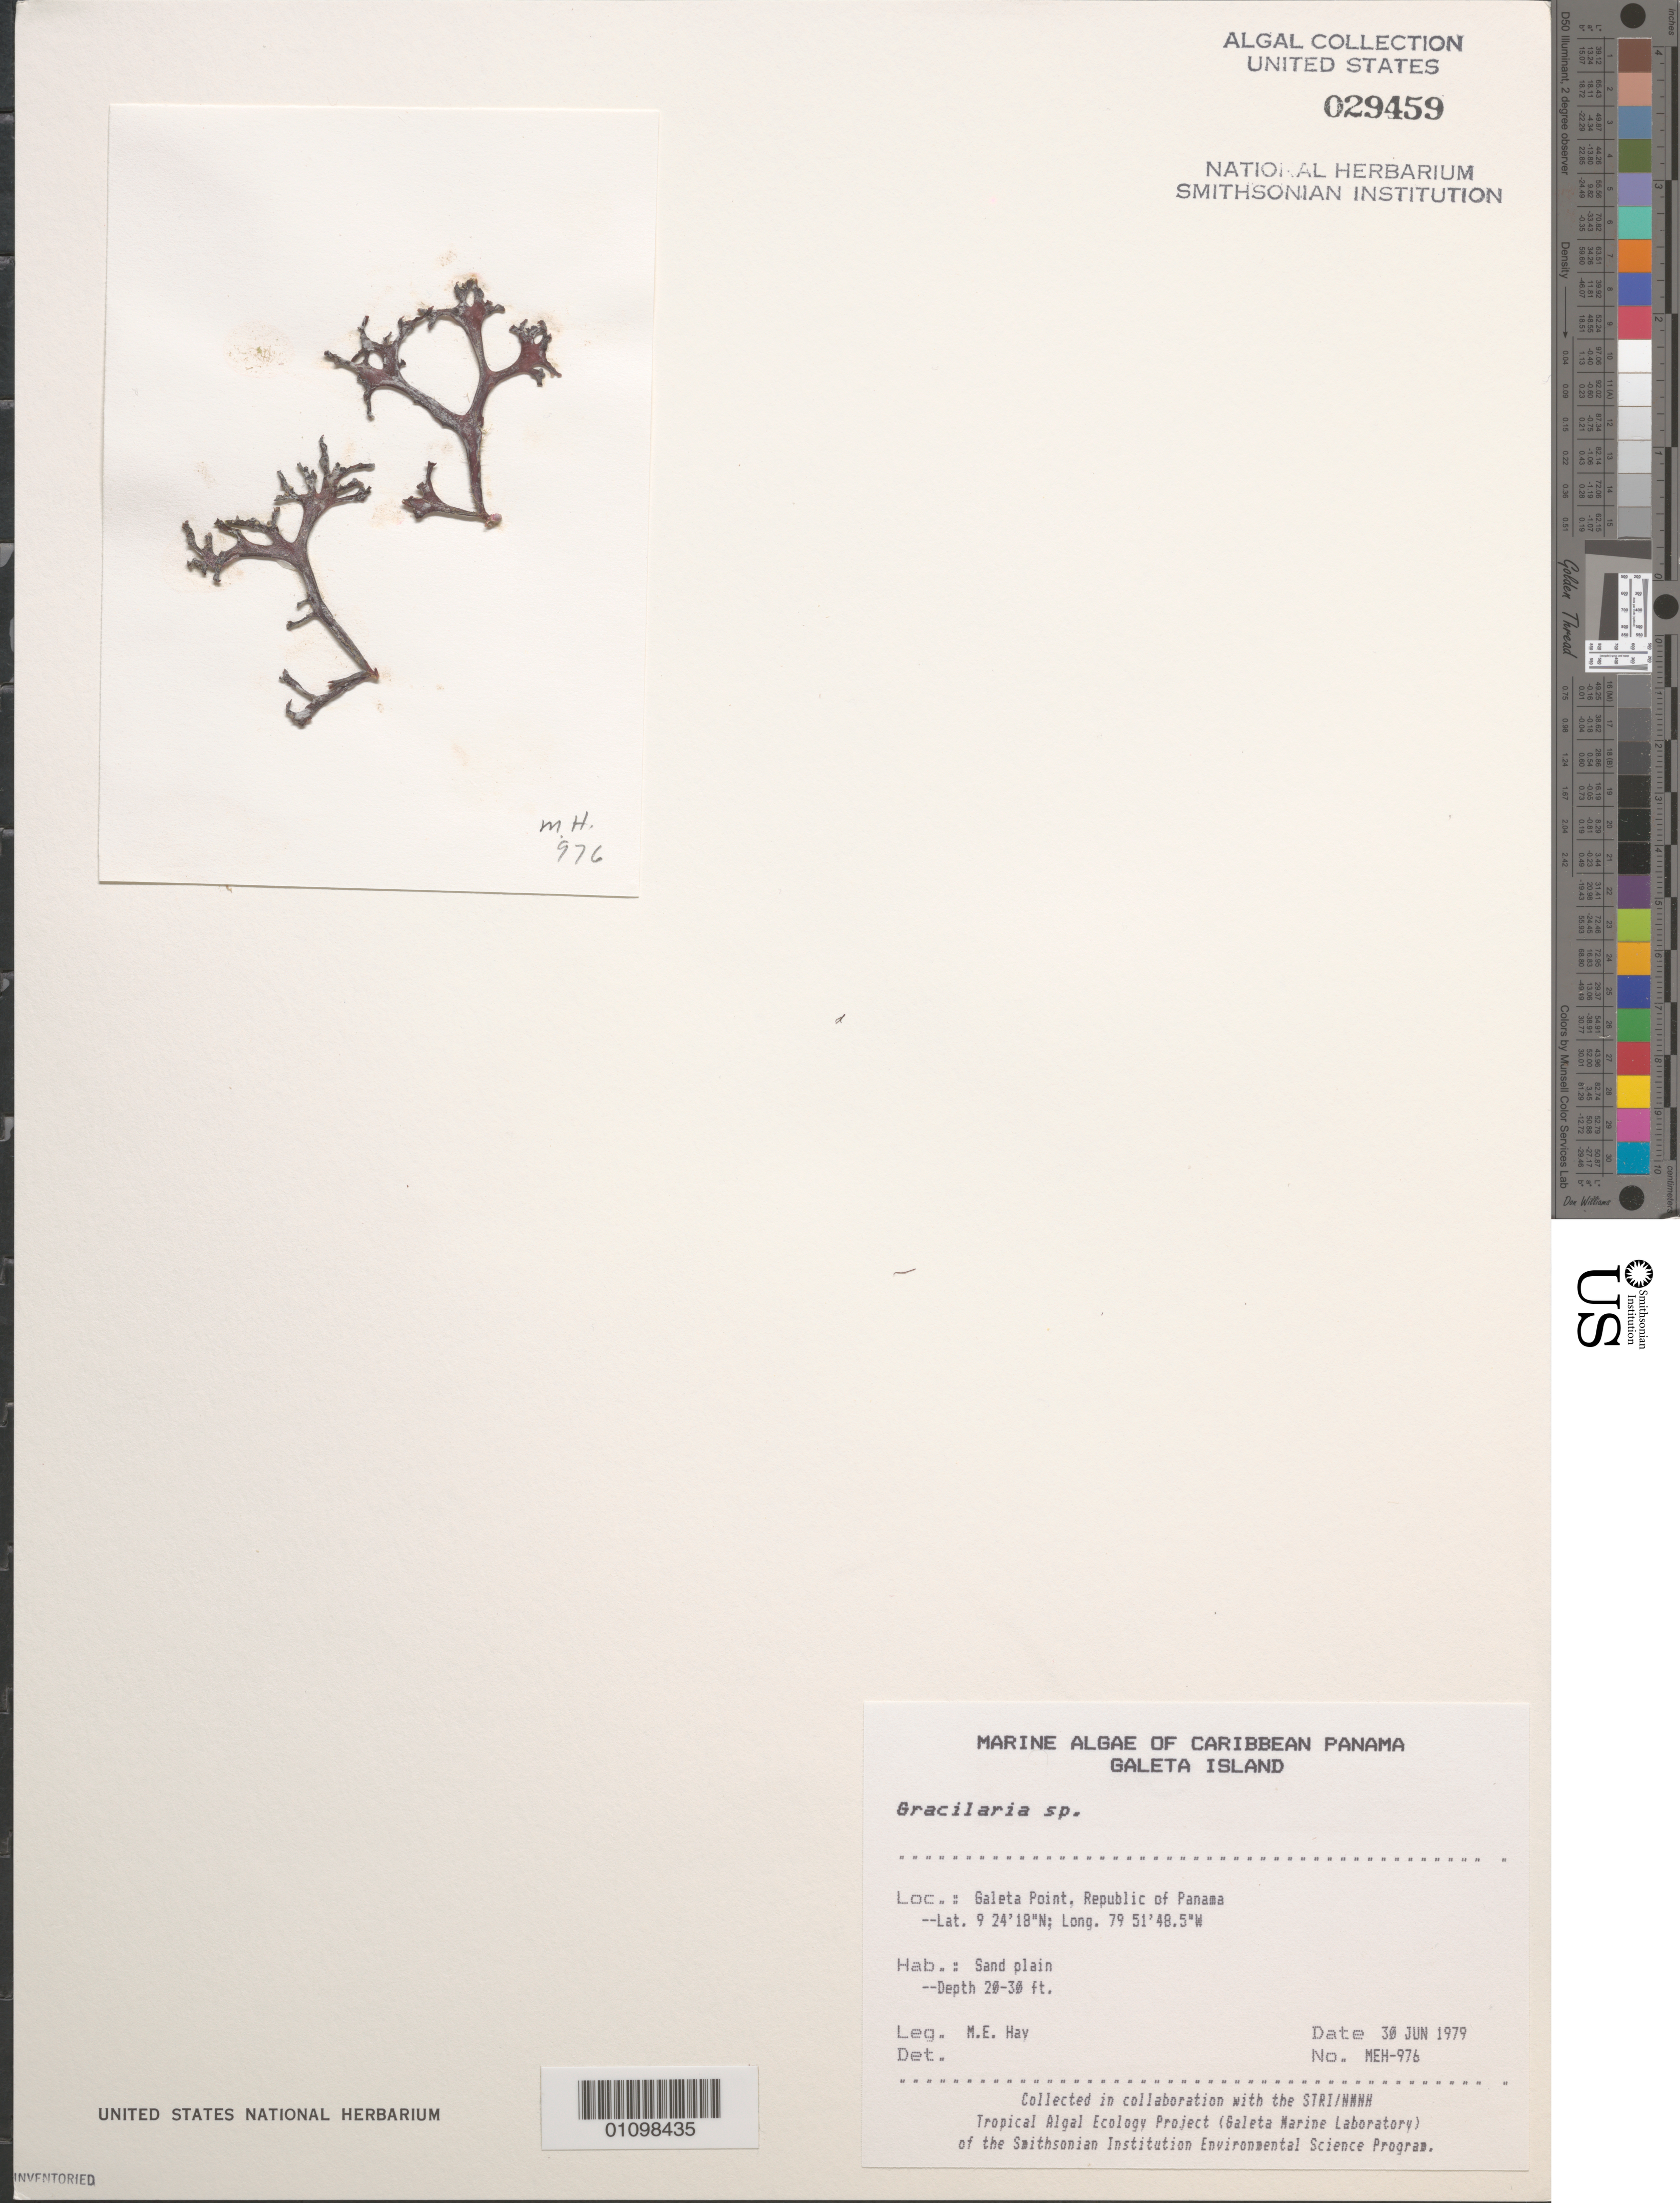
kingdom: Plantae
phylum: Rhodophyta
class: Florideophyceae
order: Gracilariales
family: Gracilariaceae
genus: Gracilaria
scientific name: Gracilaria sp.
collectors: M. E. Hay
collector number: MEH-976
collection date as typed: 30 Jun 1979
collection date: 1979-06-30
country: Panama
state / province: Colón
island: Galeta Island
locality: Galeta Point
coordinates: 9 24'18"N, 79 51'48.5"W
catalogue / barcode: US 29459